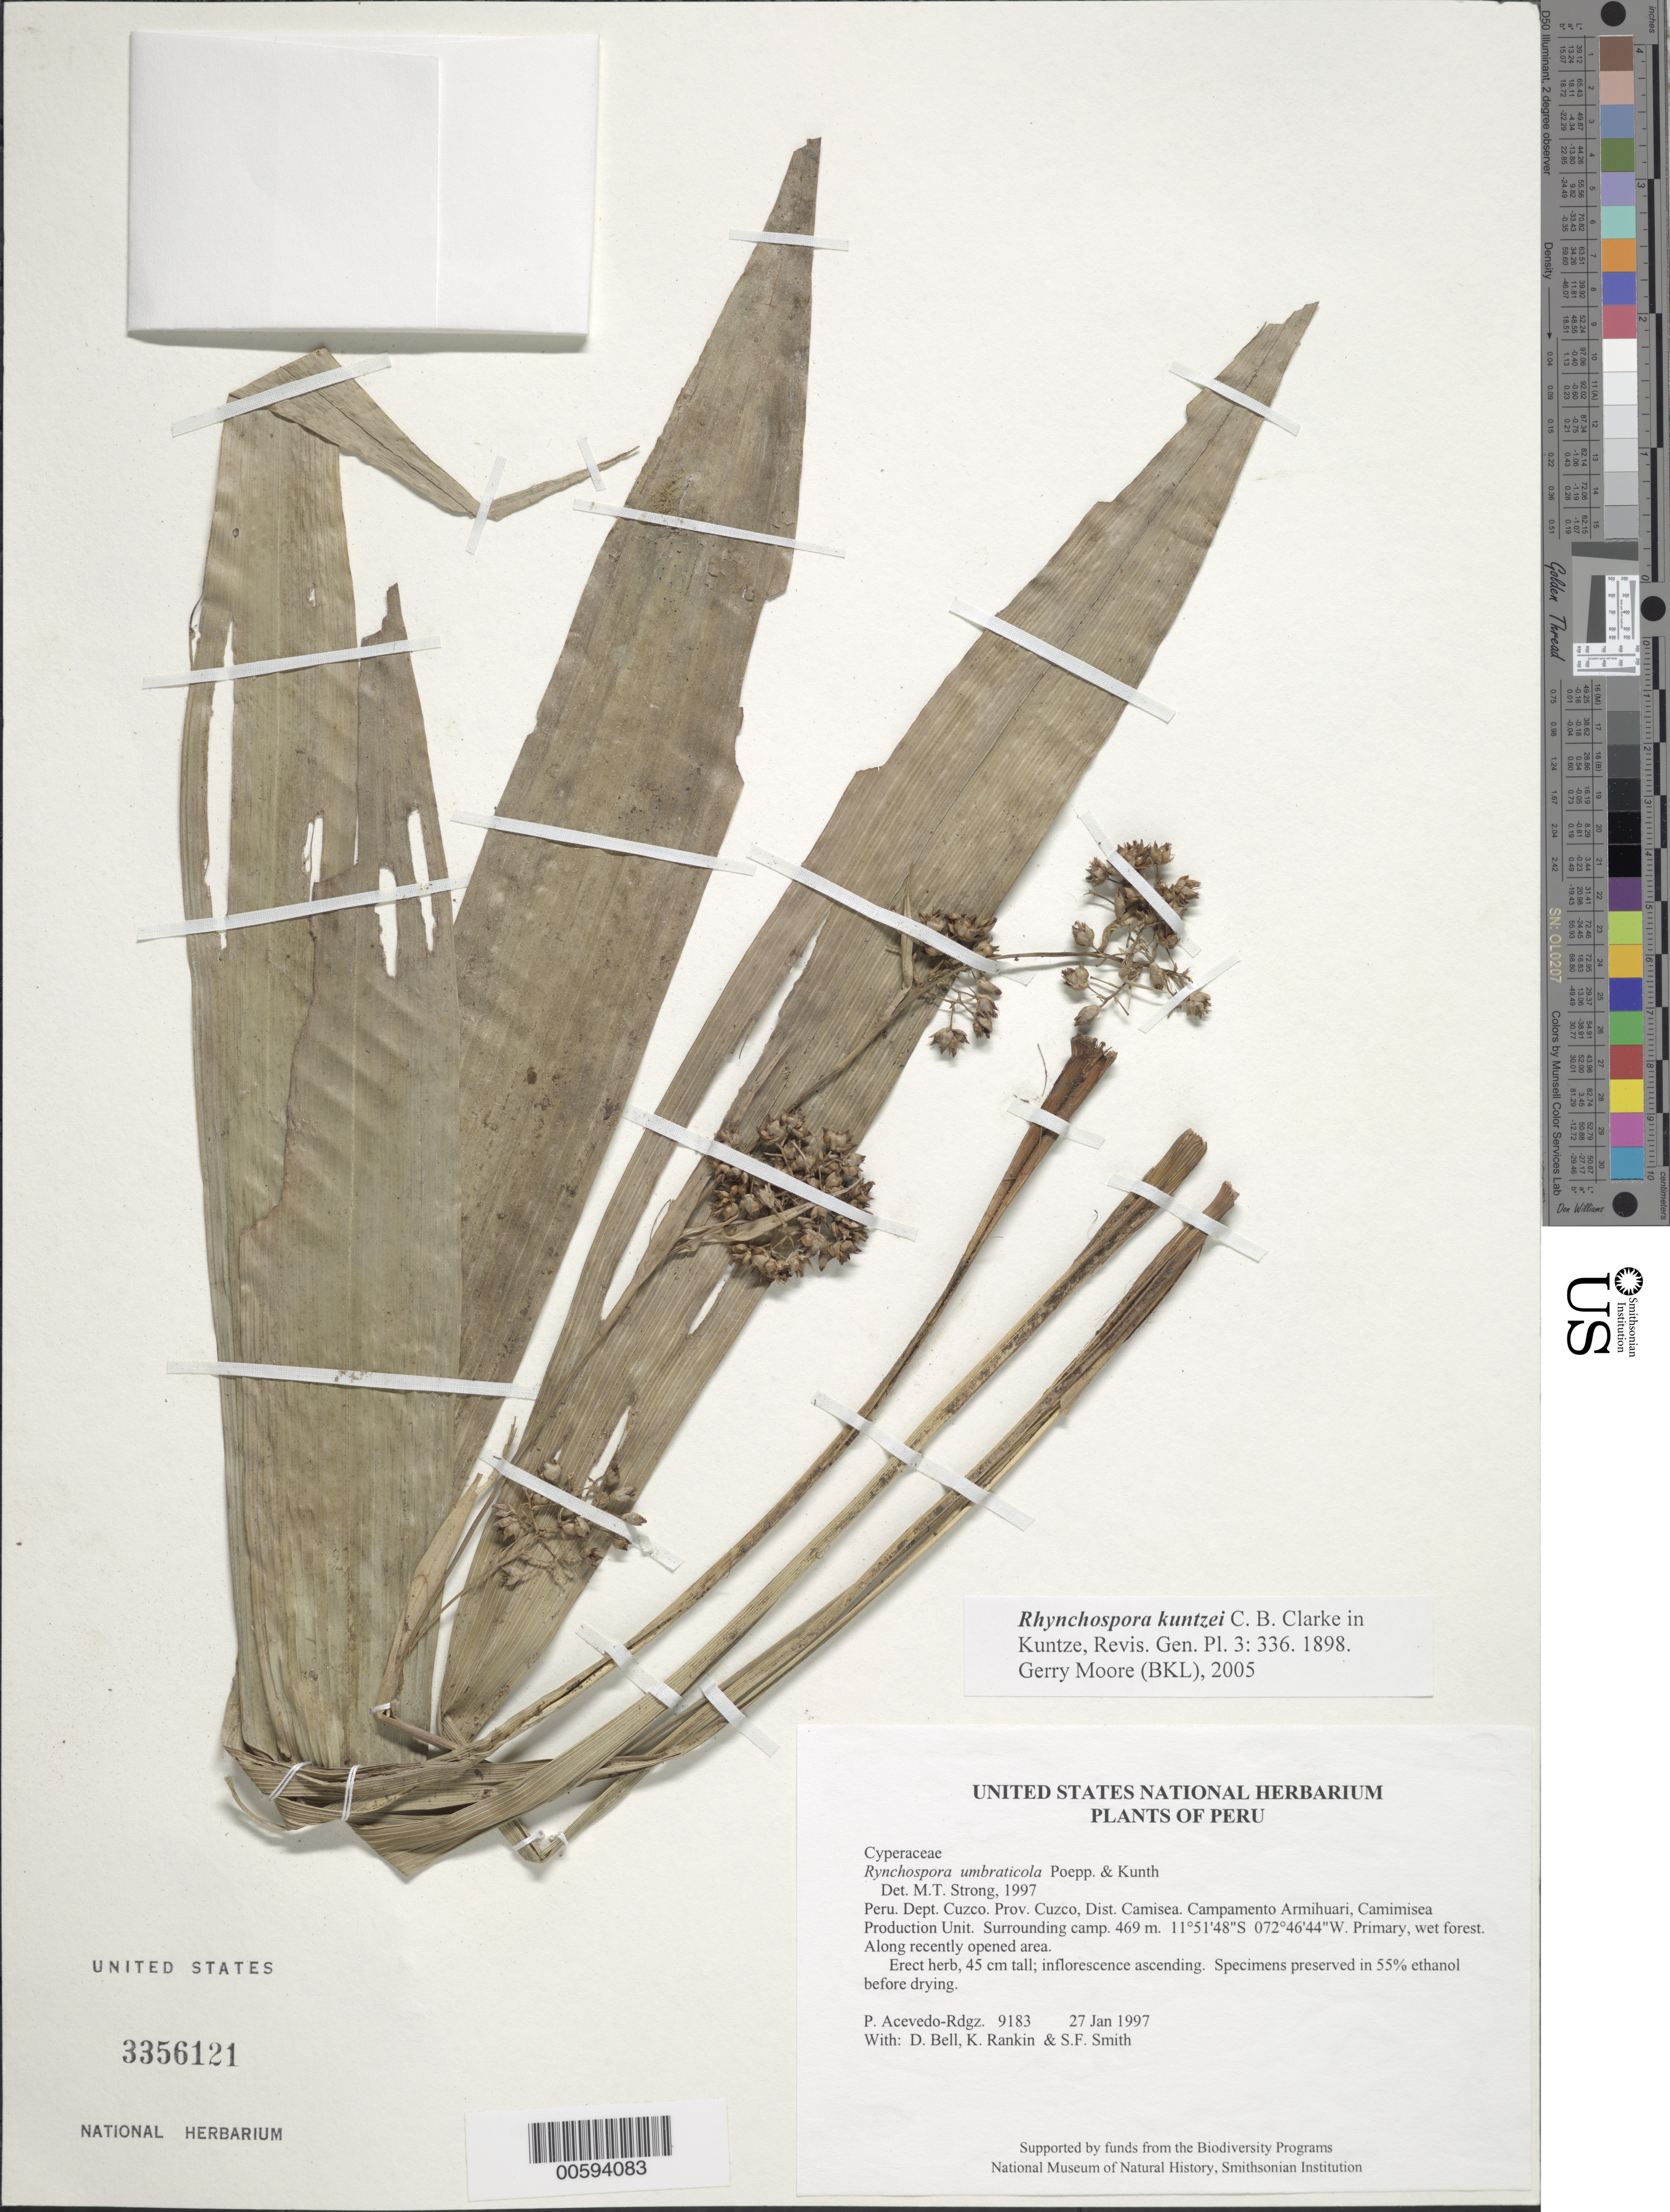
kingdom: Plantae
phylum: Tracheophyta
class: Liliopsida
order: Poales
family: Cyperaceae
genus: Rhynchospora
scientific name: Rhynchospora umbraticola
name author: Poepp. & Kunth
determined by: Strong, M. T., (US), Smithsonian Institution - National Museum of Natural History (UNITED STATES)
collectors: P. Acevedo-Rodr., D. A. Bell, K. B. Rankin & S.F. Smith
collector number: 9183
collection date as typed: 27 Jan 1997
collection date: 1997-01-27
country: Peru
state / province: Cusco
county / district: Cusco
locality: Districto Camisea, Campamento Armihuari, Camimisea Production Unit. Surrounding camp.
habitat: Primary, wet forest. Along recently opened area.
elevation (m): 469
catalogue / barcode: US 3356121